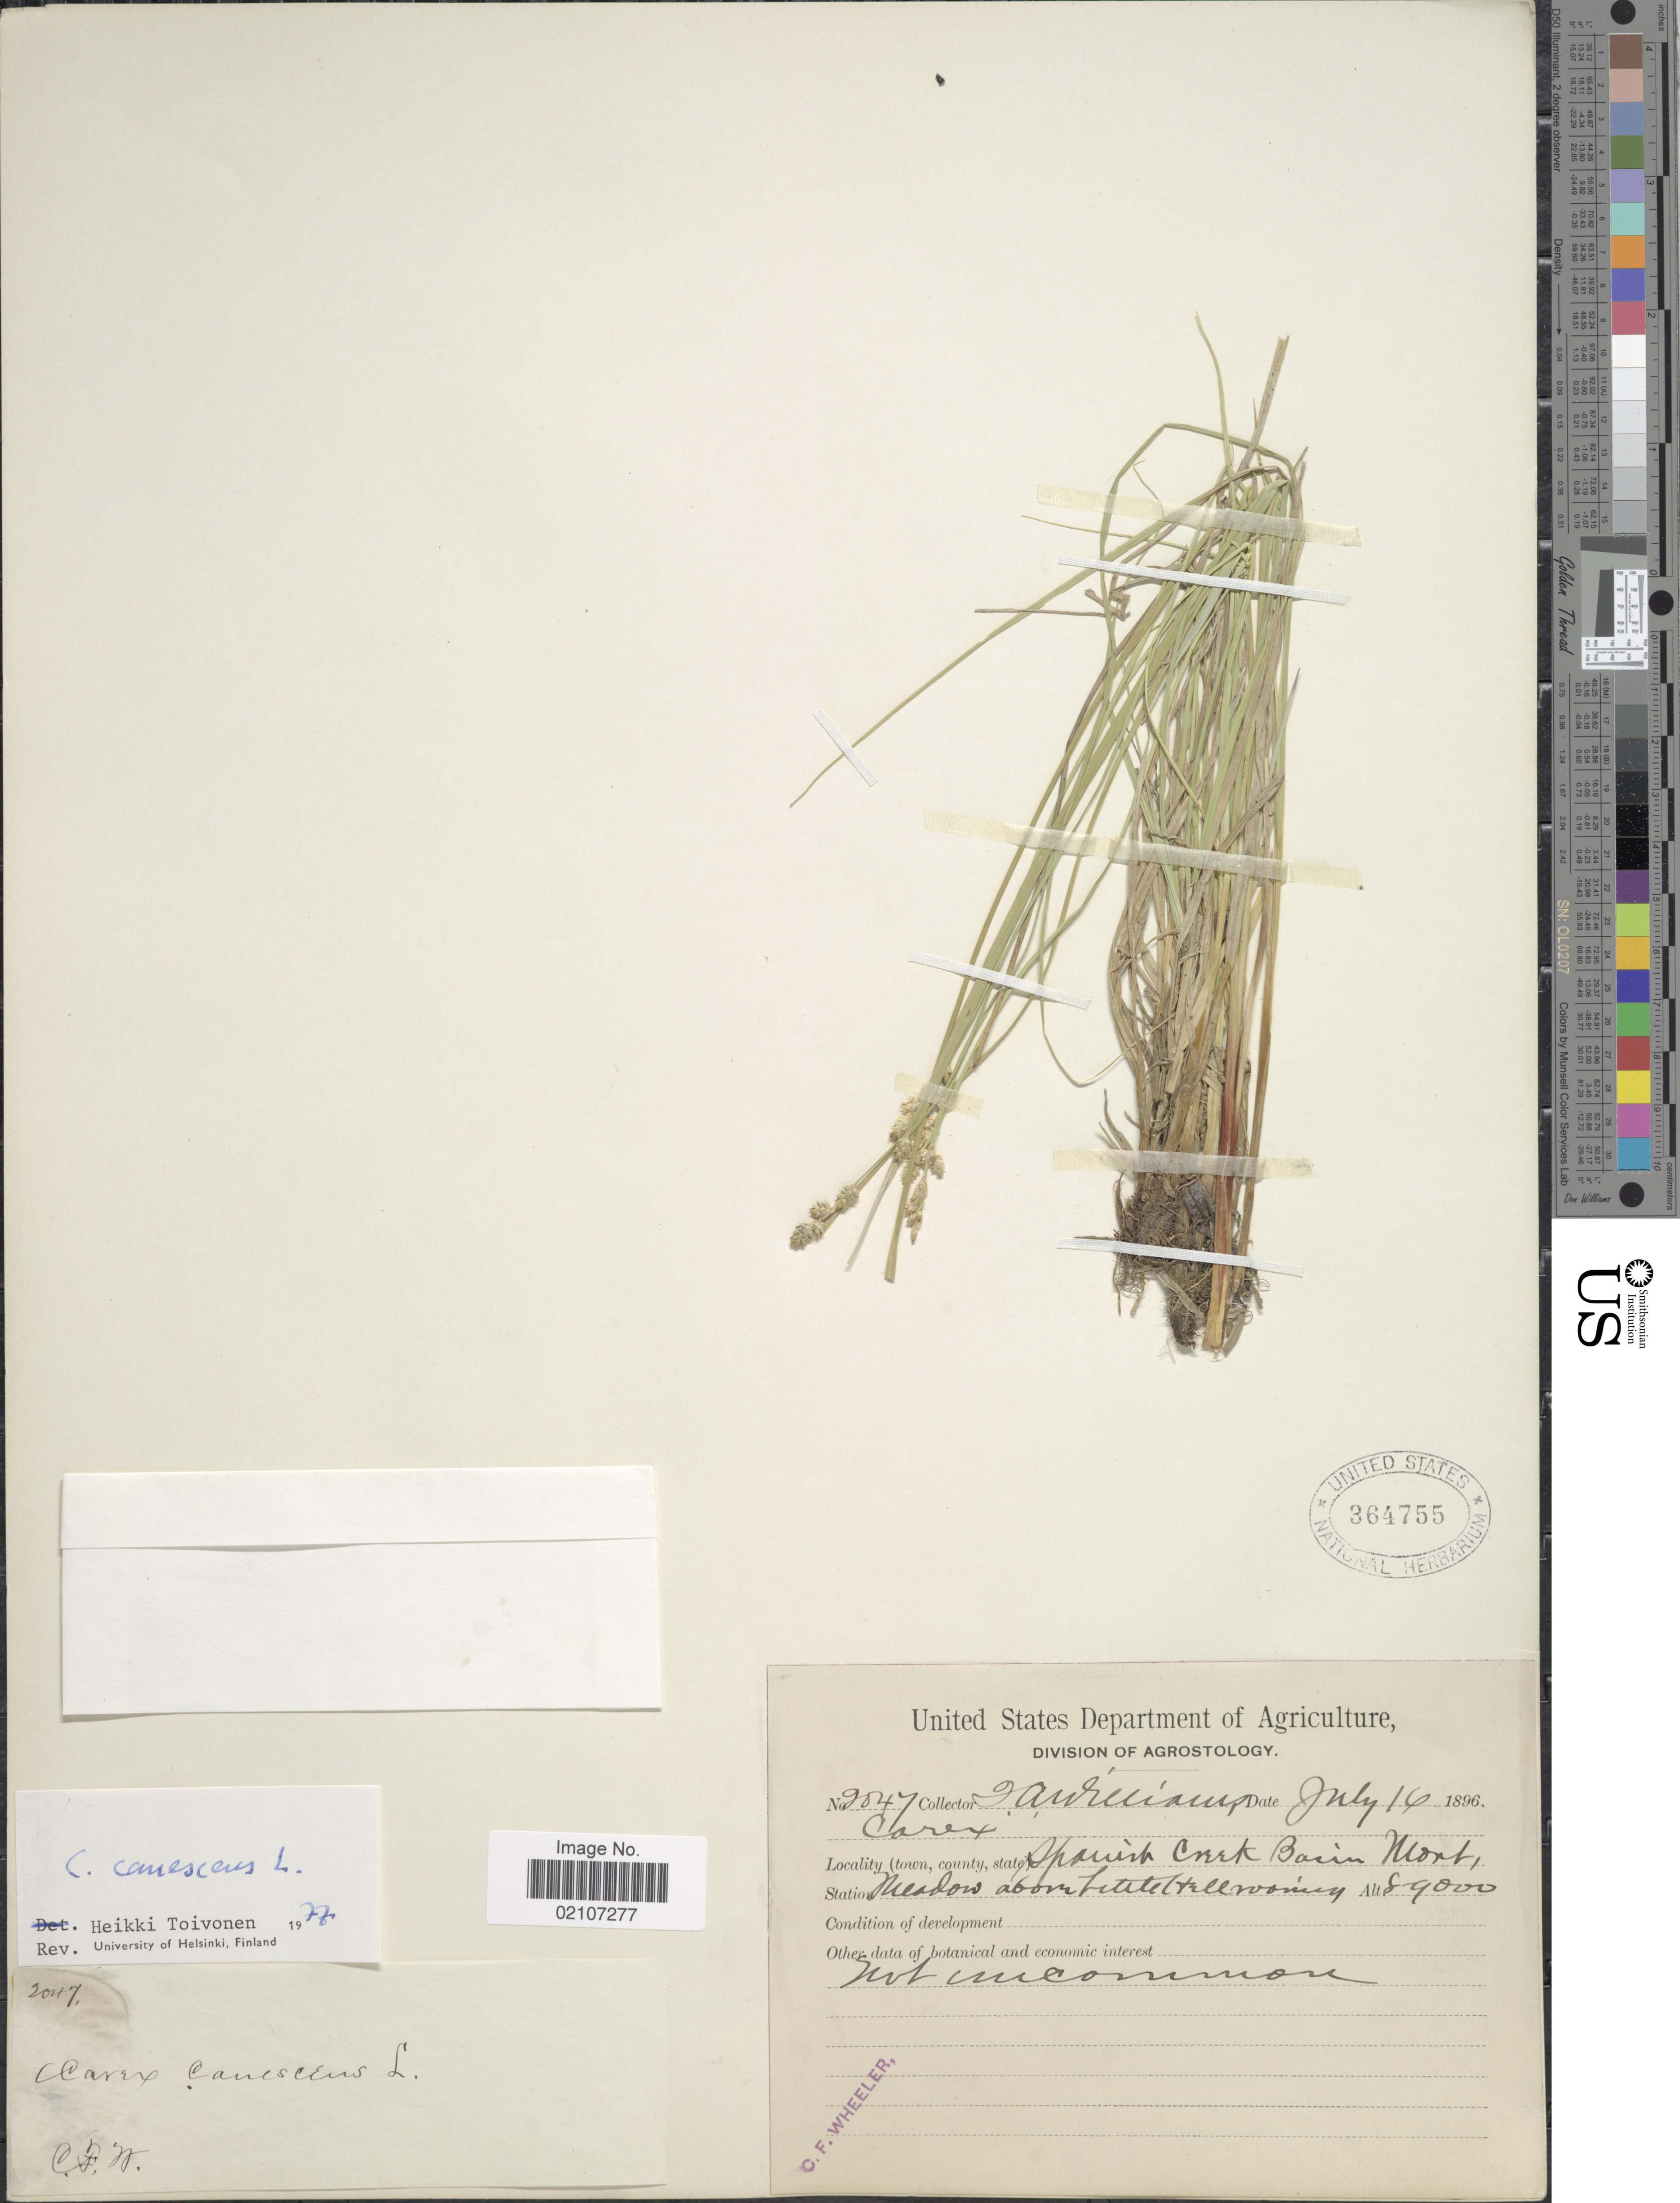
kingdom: Plantae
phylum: Tracheophyta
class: Liliopsida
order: Poales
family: Cyperaceae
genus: Carex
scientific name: Carex canescens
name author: L.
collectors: J. A. Williams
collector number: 2047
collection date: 1896-07-16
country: United States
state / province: Montana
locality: Spanish Creek Basin Mont., Meadows above Little Hellroaring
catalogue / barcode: US 364755